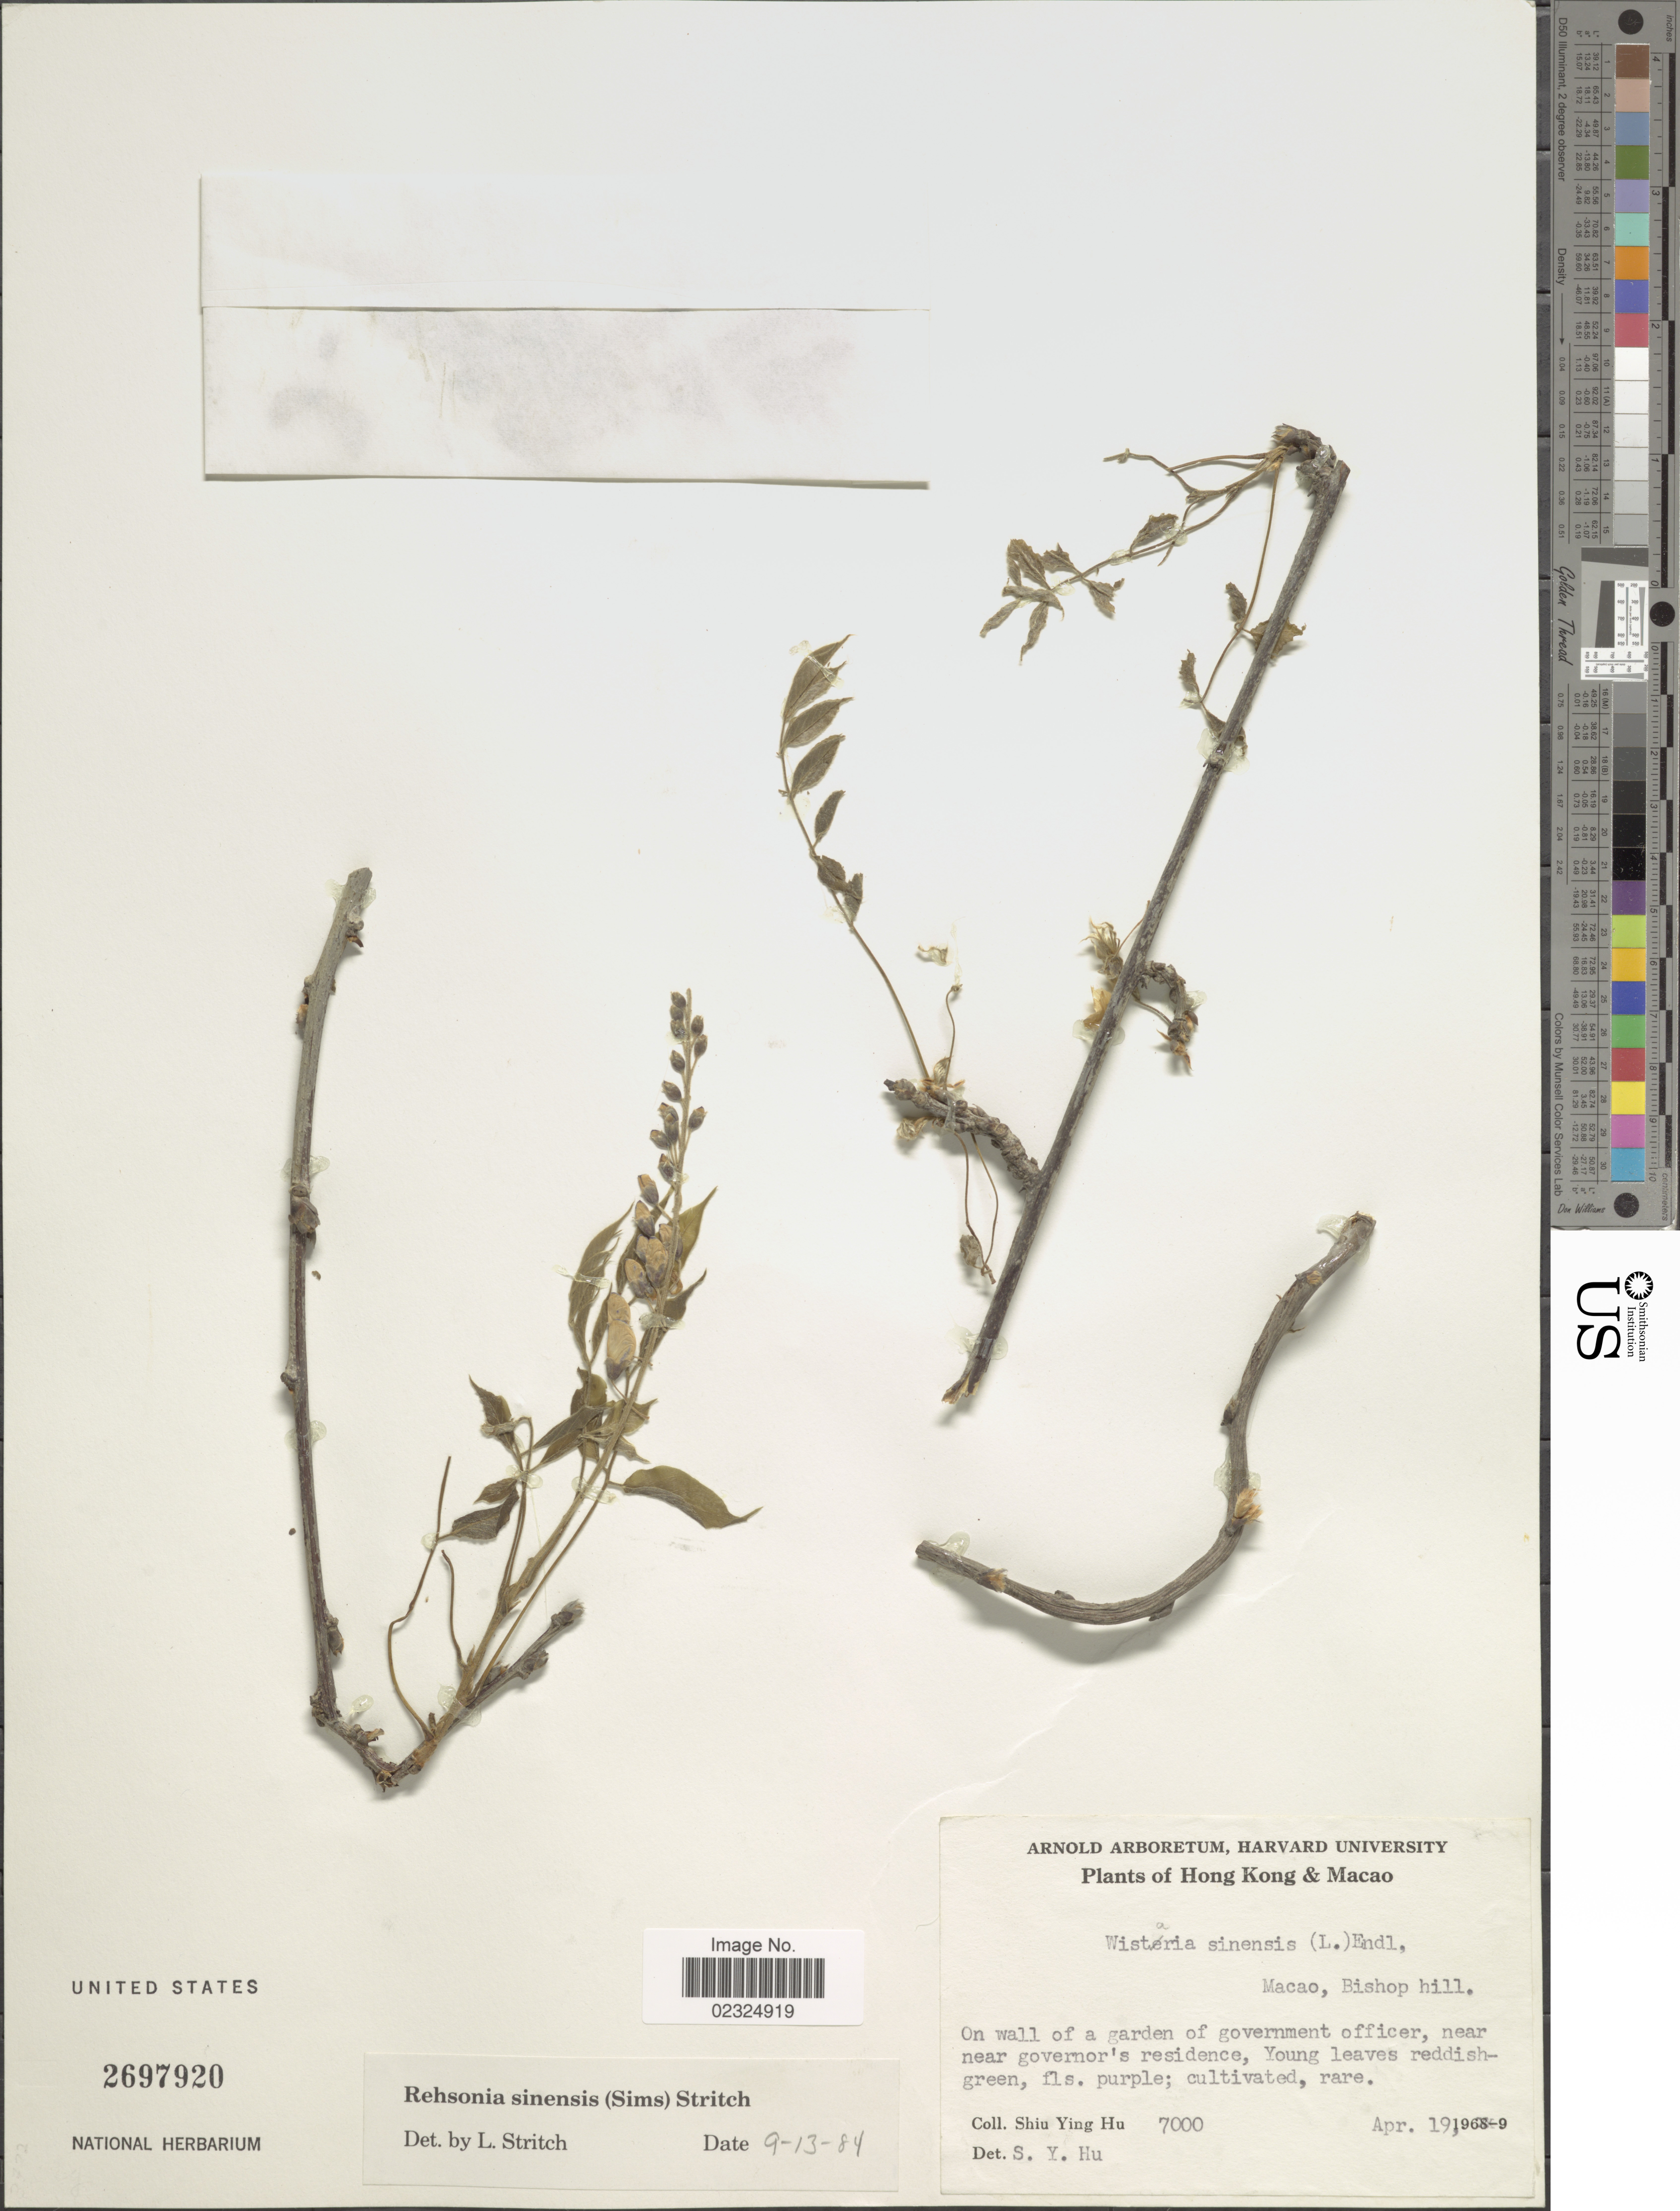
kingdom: Plantae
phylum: Tracheophyta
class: Magnoliopsida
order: Fabales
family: Fabaceae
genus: Wisteria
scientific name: Wisteria sinensis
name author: (Sims) DC.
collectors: S. Y. Hu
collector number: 7000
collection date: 1969-04-19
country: China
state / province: Macau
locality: Macao, Bishop hill, on wall of a garden of government officer, near governor's residence, cultivated.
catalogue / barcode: US 2697920